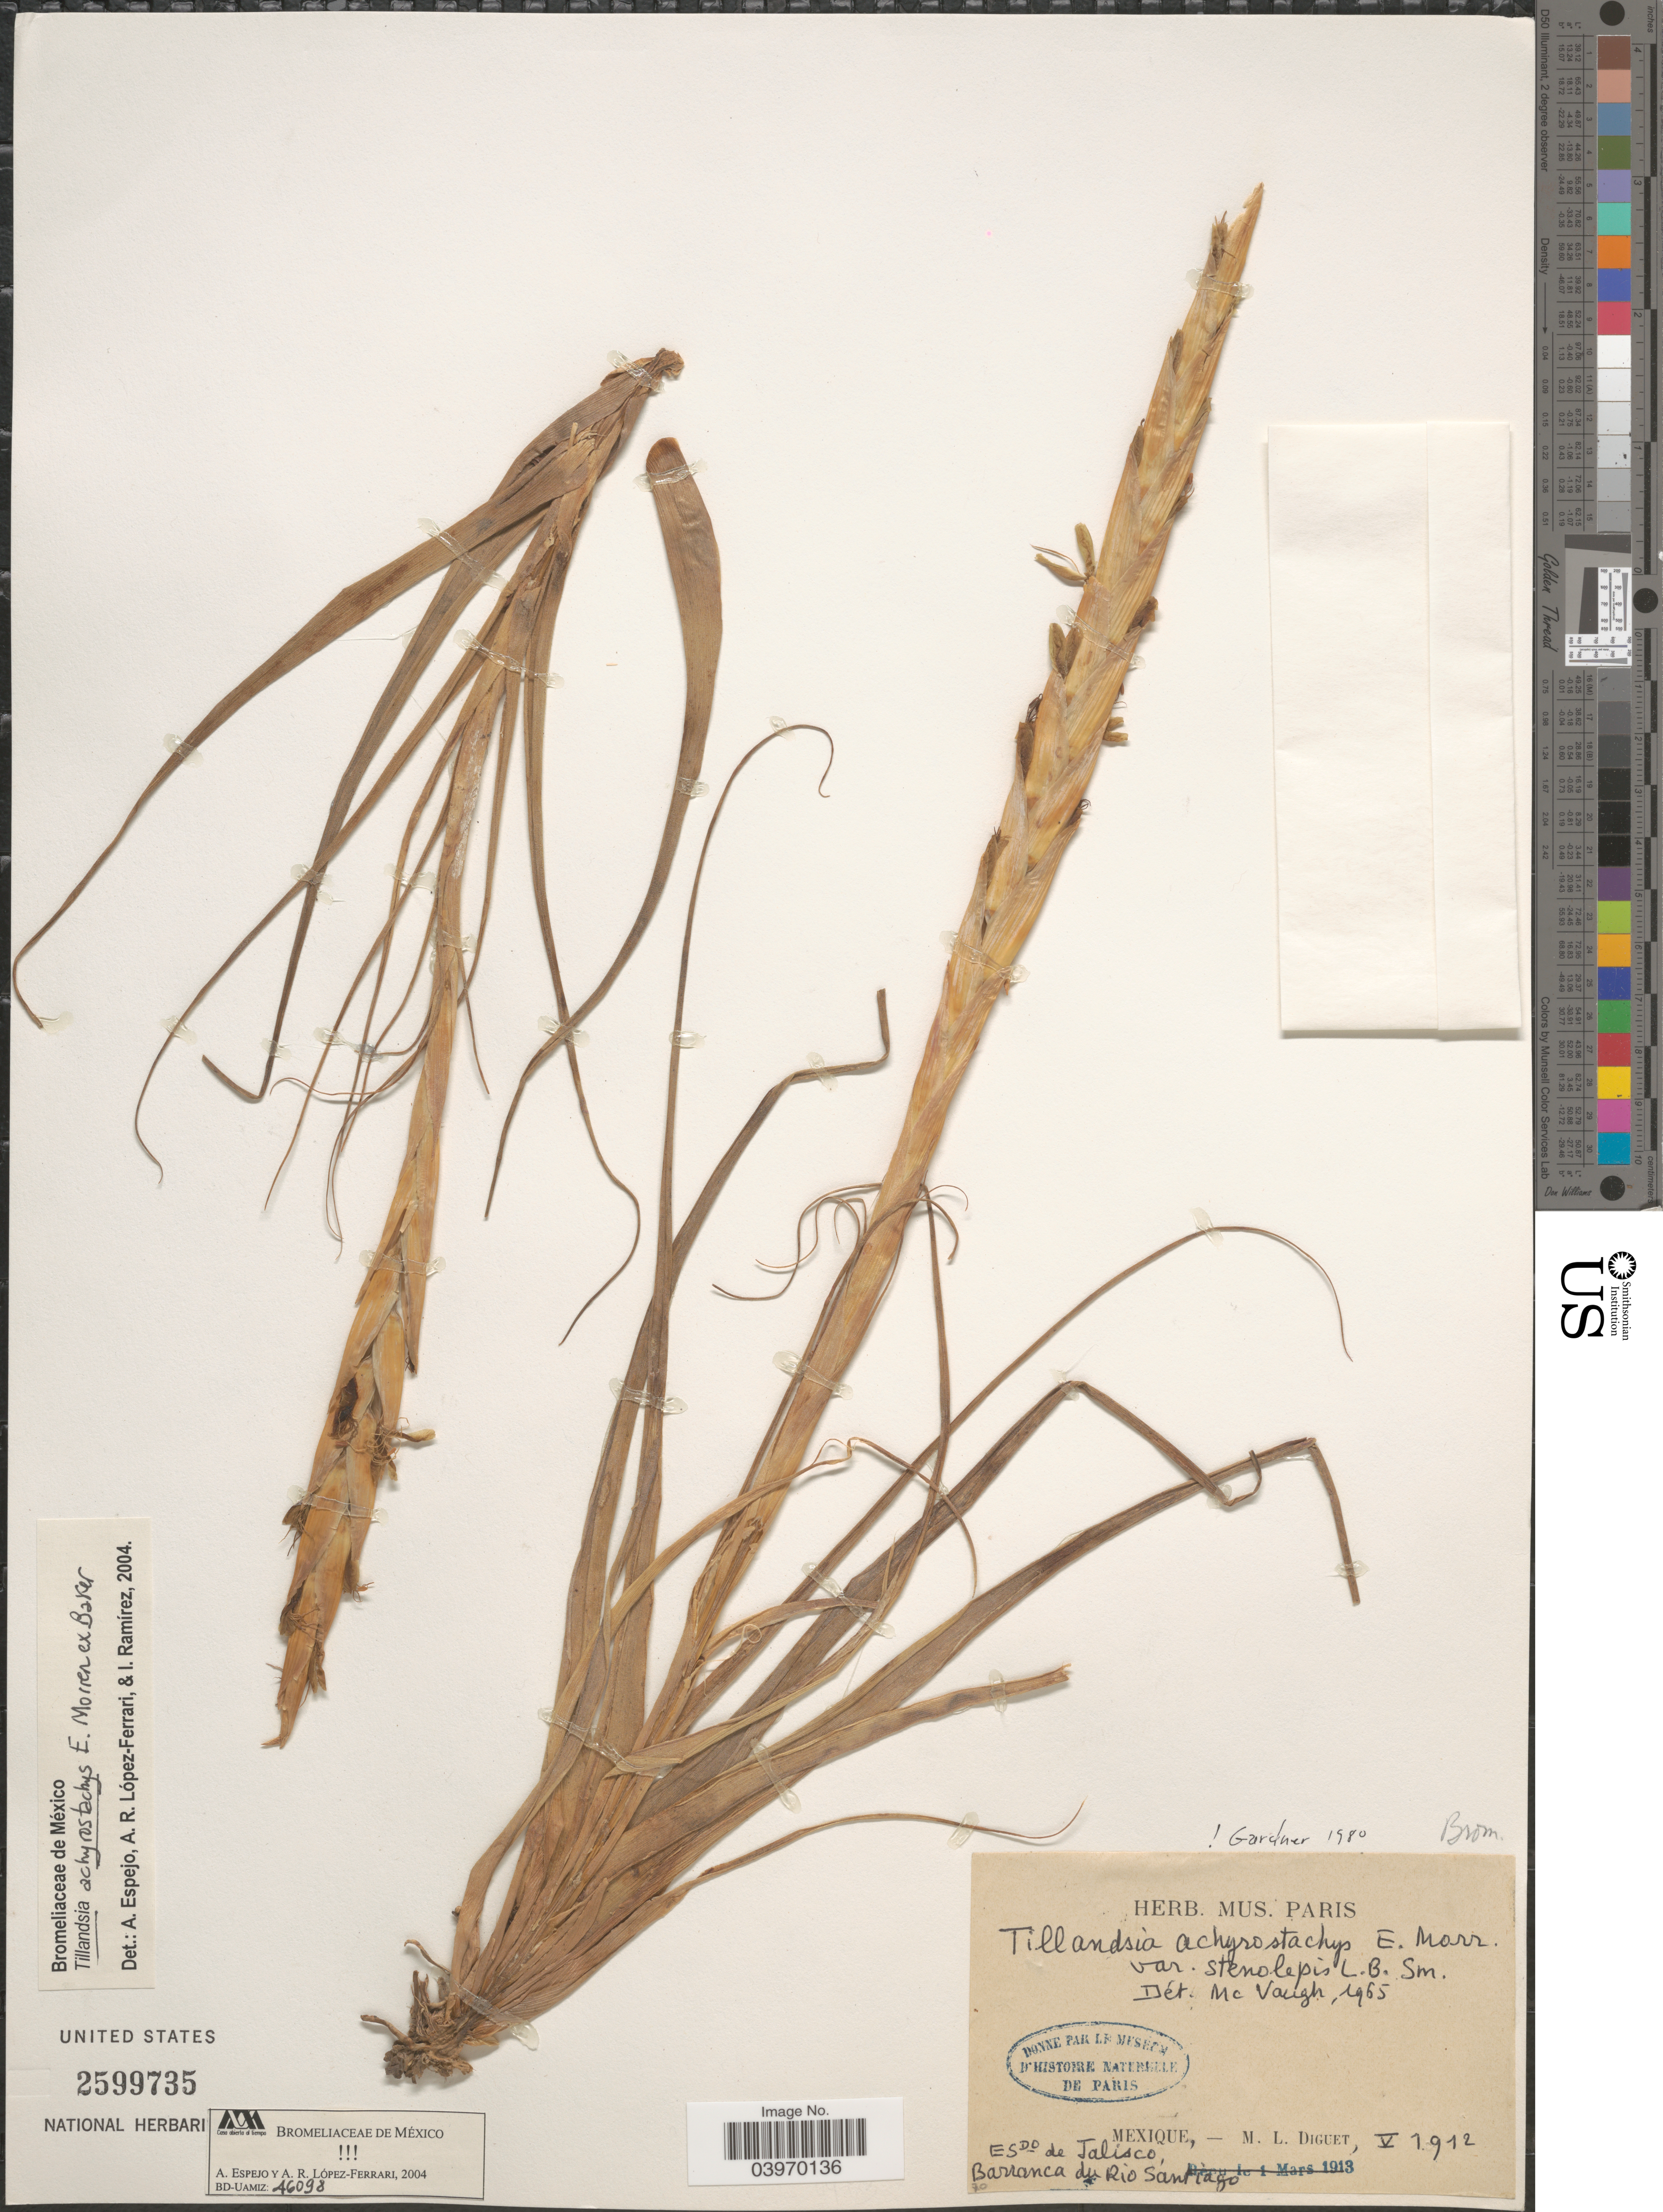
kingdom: Plantae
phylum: Tracheophyta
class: Liliopsida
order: Poales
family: Bromeliaceae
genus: Tillandsia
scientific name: Tillandsia achyrostachys var. achyrostachys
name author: É. Morren ex Baker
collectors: M. L. Diguet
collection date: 1912-05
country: Mexico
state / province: Jalisco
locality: Barranca du Rio Santiago.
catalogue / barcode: US 2599735